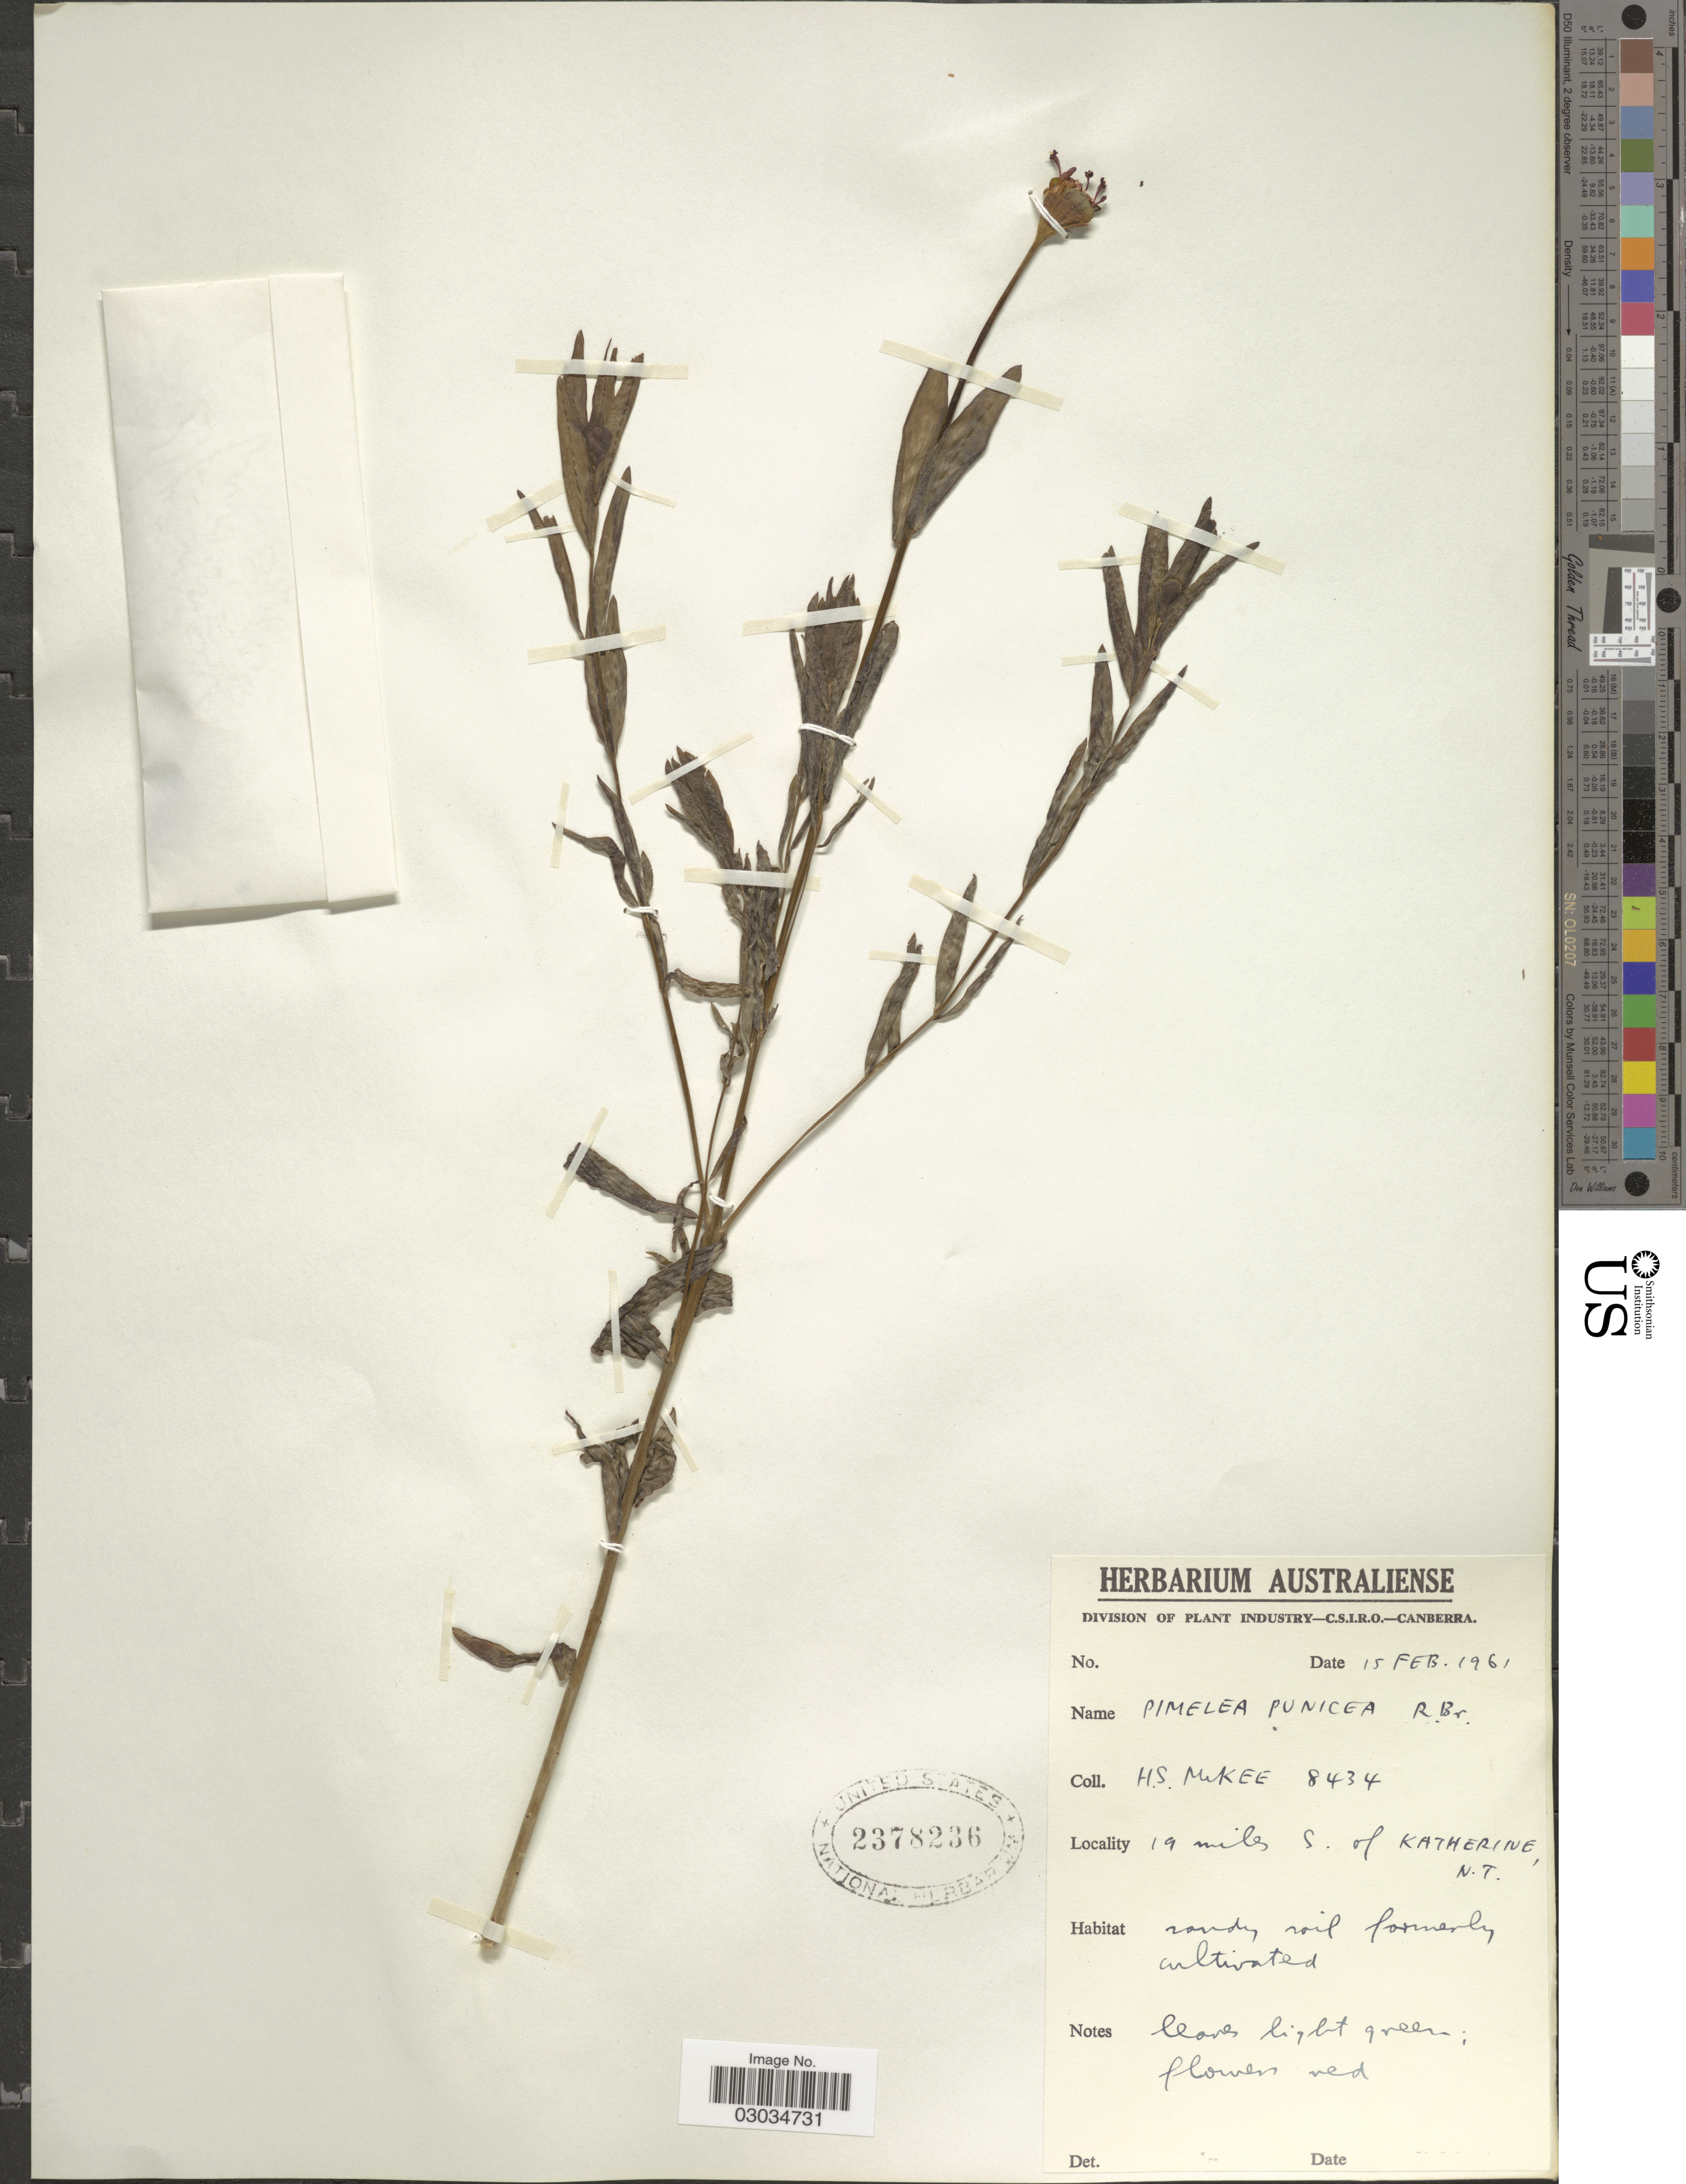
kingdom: Plantae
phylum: Tracheophyta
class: Magnoliopsida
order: Malvales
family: Thymelaeaceae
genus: Pimelea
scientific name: Pimelea punicea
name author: R. Br.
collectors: H. S. McKee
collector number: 8434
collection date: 1961-02-15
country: Australia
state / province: Northern Territory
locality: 19 miles S. of Katherine.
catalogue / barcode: US 2378236